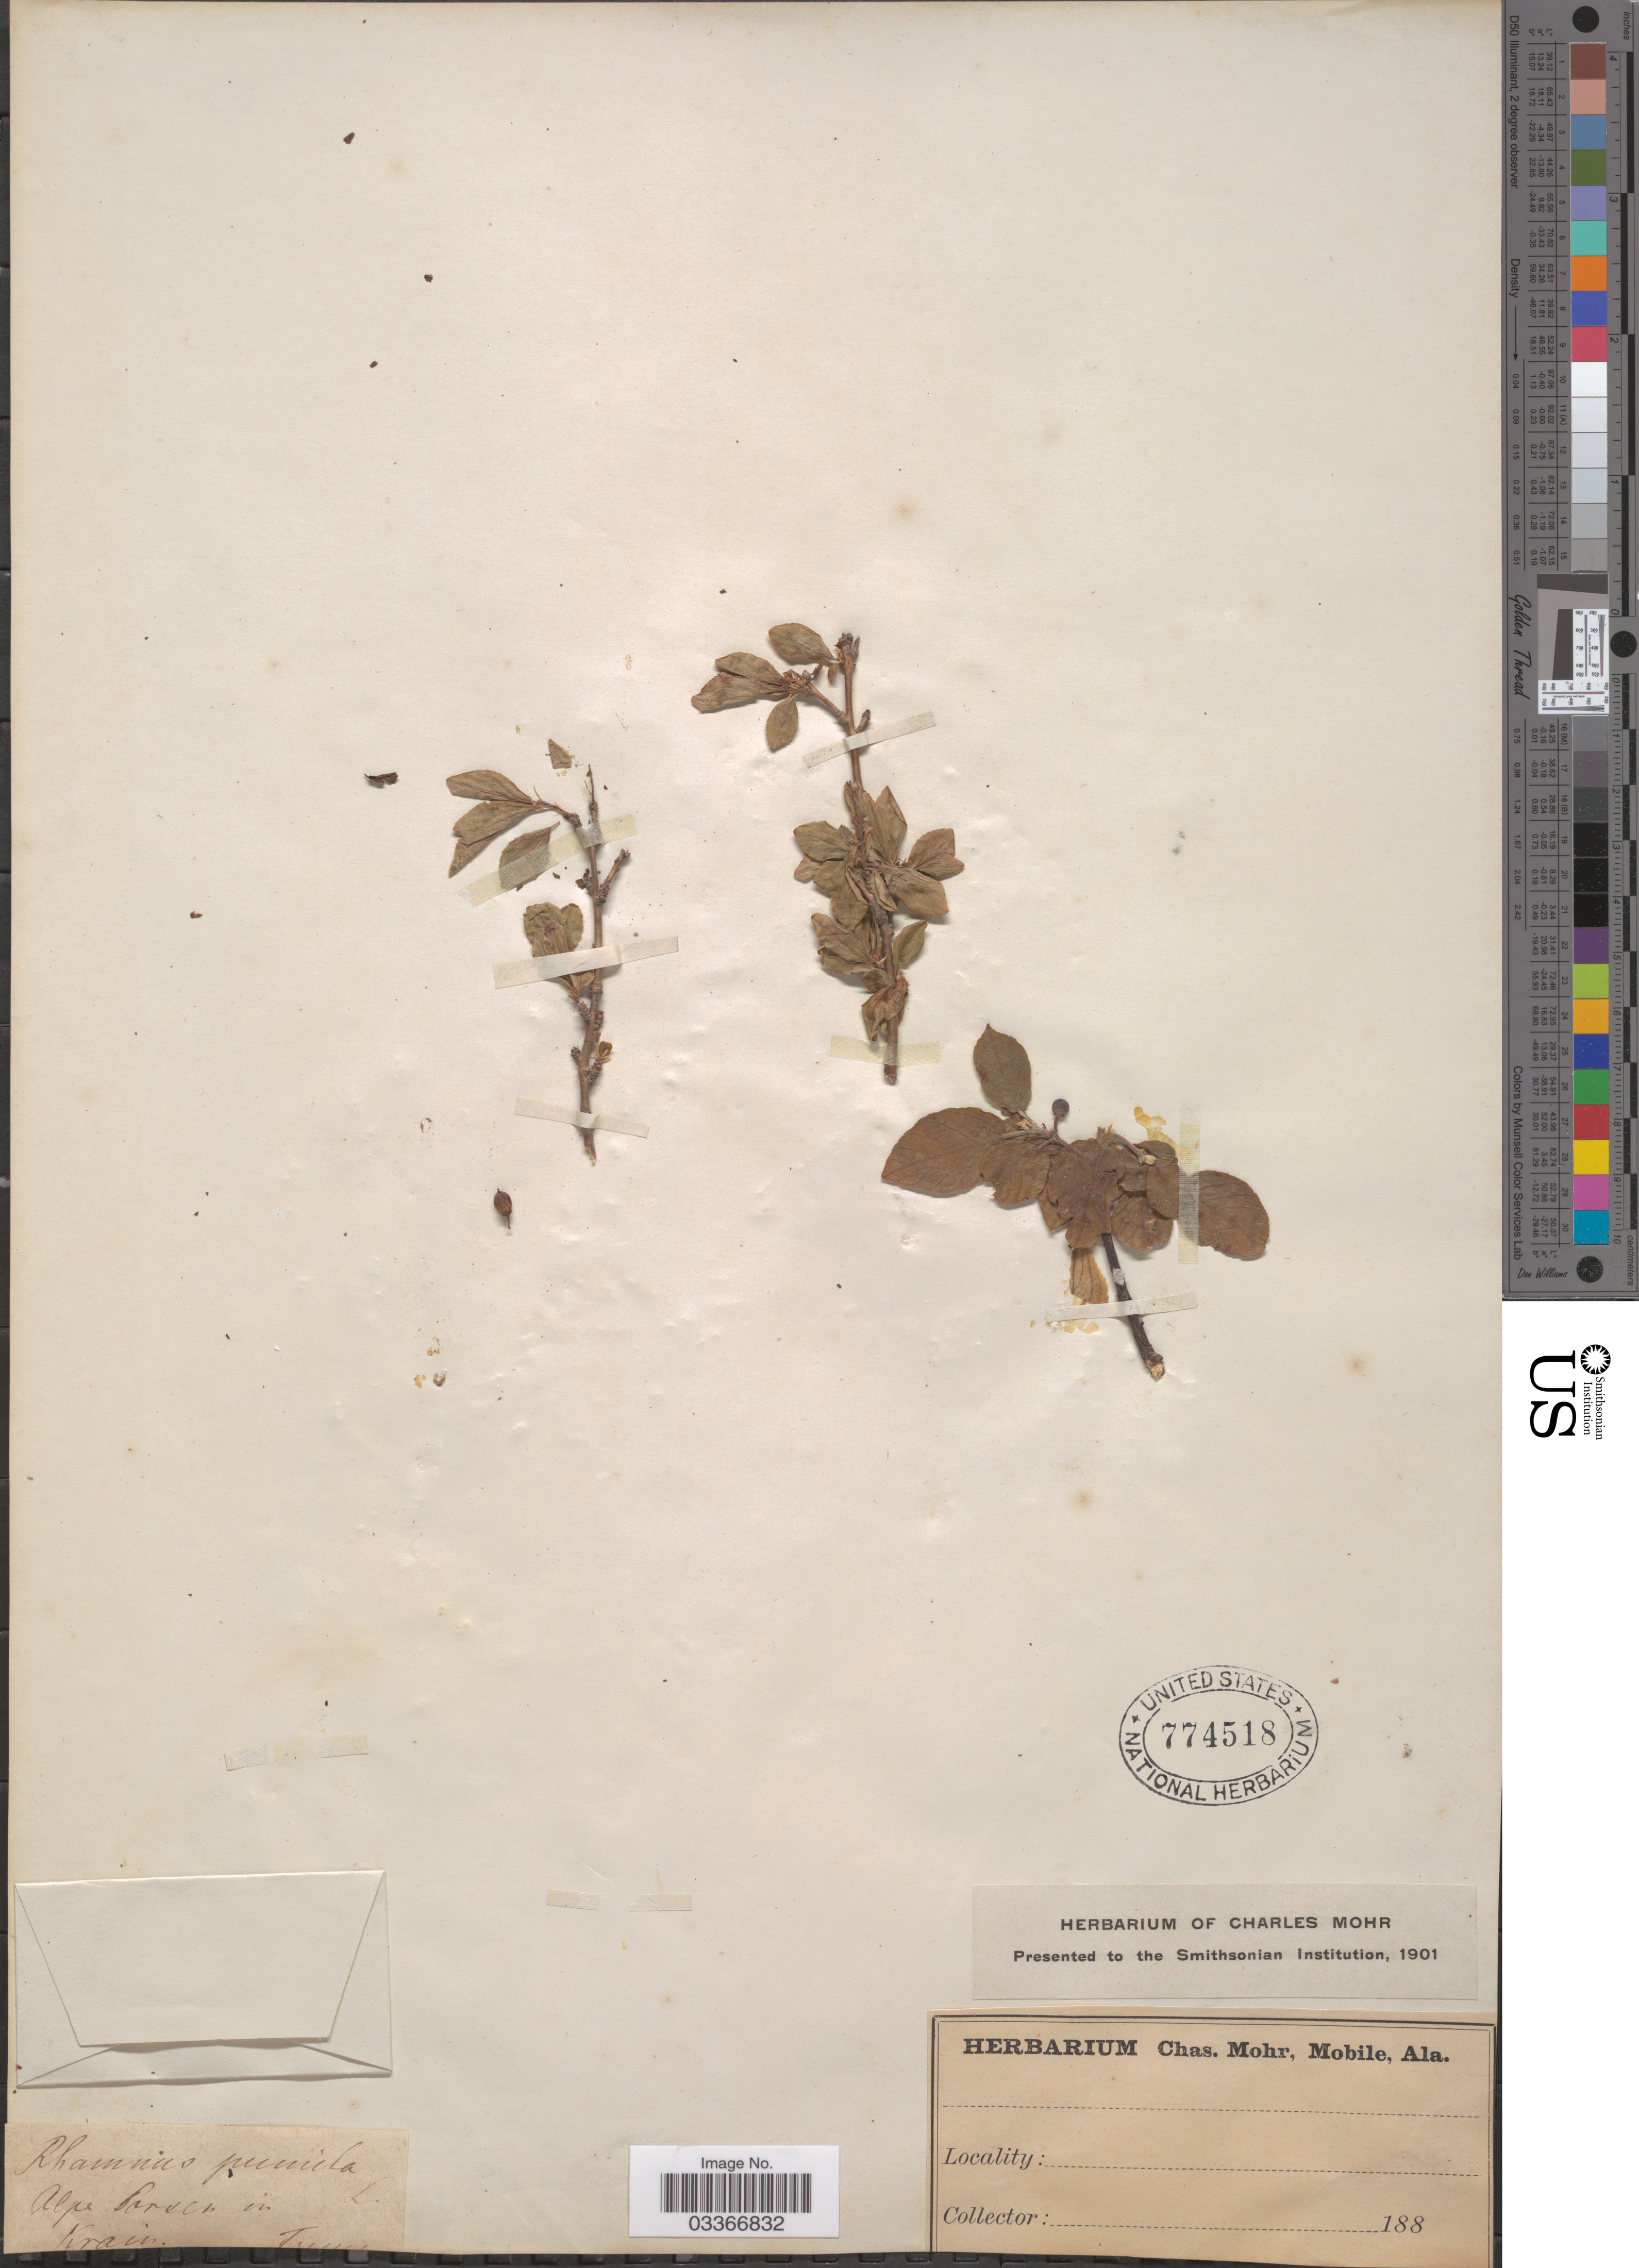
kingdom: Plantae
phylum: Tracheophyta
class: Magnoliopsida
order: Rosales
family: Rhamnaceae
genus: Rhamnus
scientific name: Rhamnus pumila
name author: Turra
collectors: Jermy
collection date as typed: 188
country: Slovenia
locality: Alpe Sorsch [interpreted] in Krain.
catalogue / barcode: US 774518